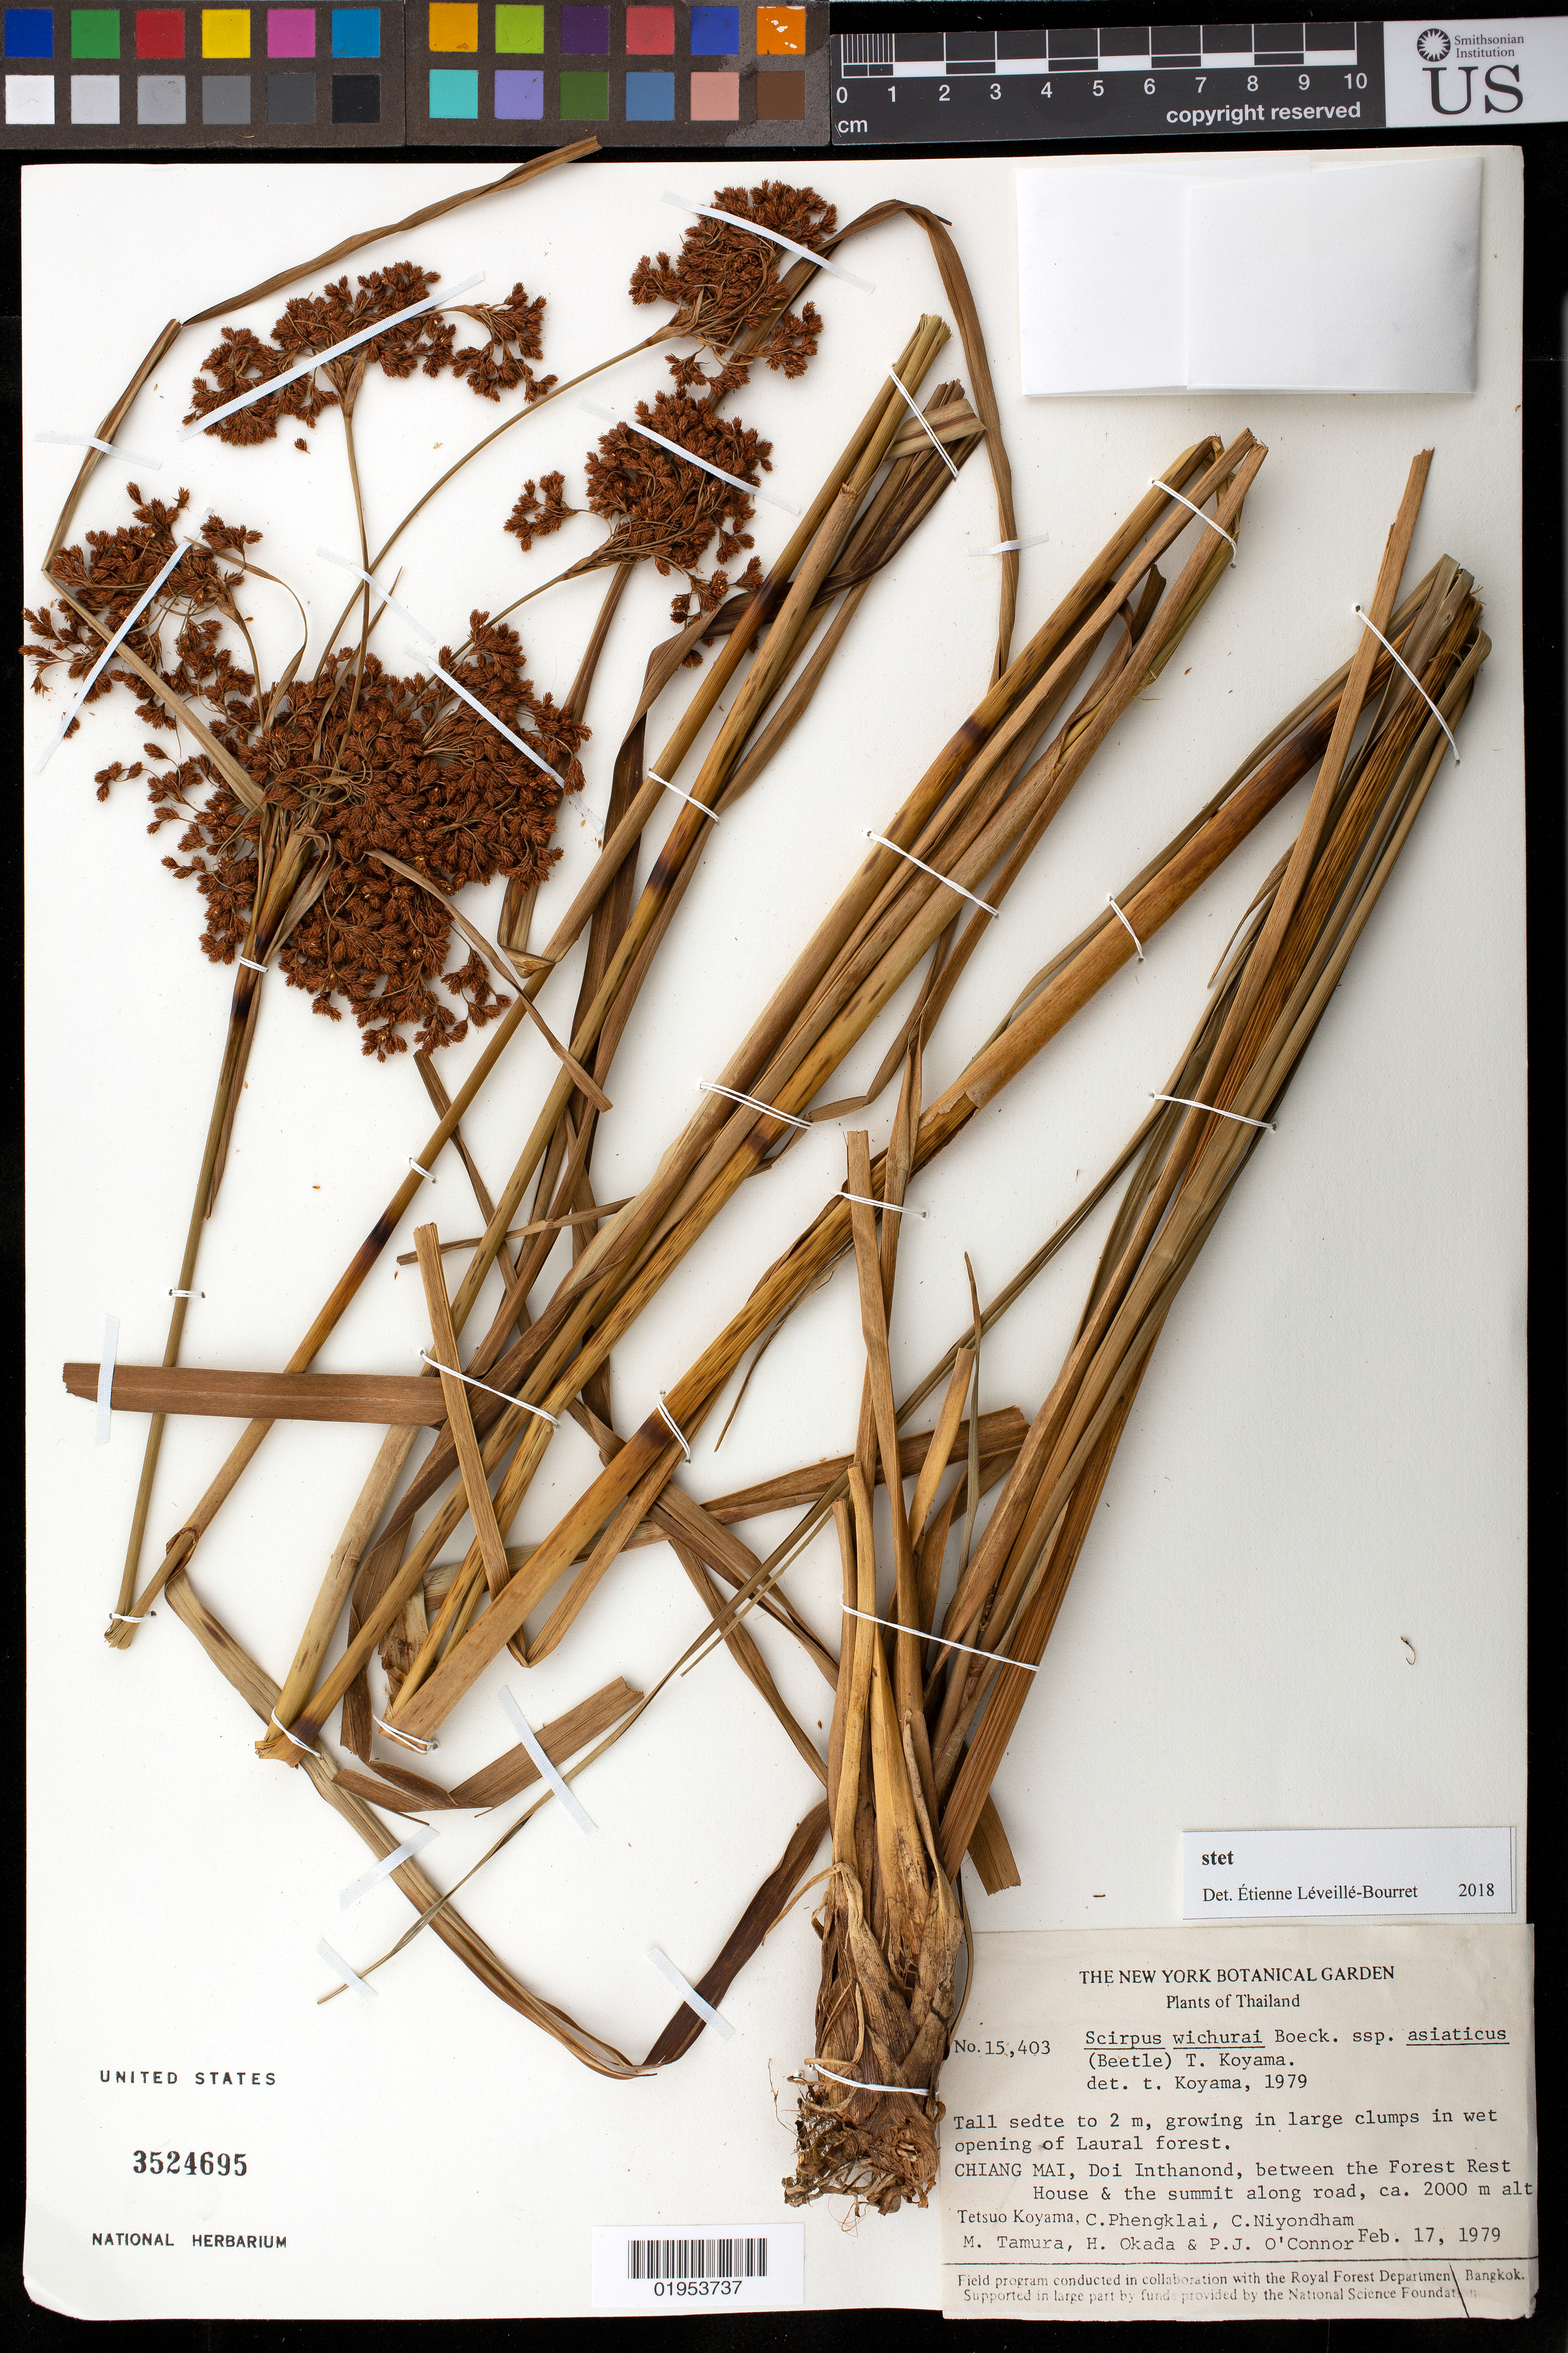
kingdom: Plantae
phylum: Tracheophyta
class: Liliopsida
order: Poales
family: Cyperaceae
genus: Scirpus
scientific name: Scirpus wichurae subsp. asiaticus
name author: (Beetle) T. Koyama ex W.T. Lee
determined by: Koyama, Tetsuo M.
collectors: T. Koyama, C. Phengklai, C. Niyondham, M. Tamura, H. Okada & P. O'Connor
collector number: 15403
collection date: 1979-02-17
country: Thailand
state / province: Chiang Mai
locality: Doi Inthanond, between the Forest Rest House & the summit along road.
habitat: In wet openings of Laurel forest.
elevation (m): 2000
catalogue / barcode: US 3524695